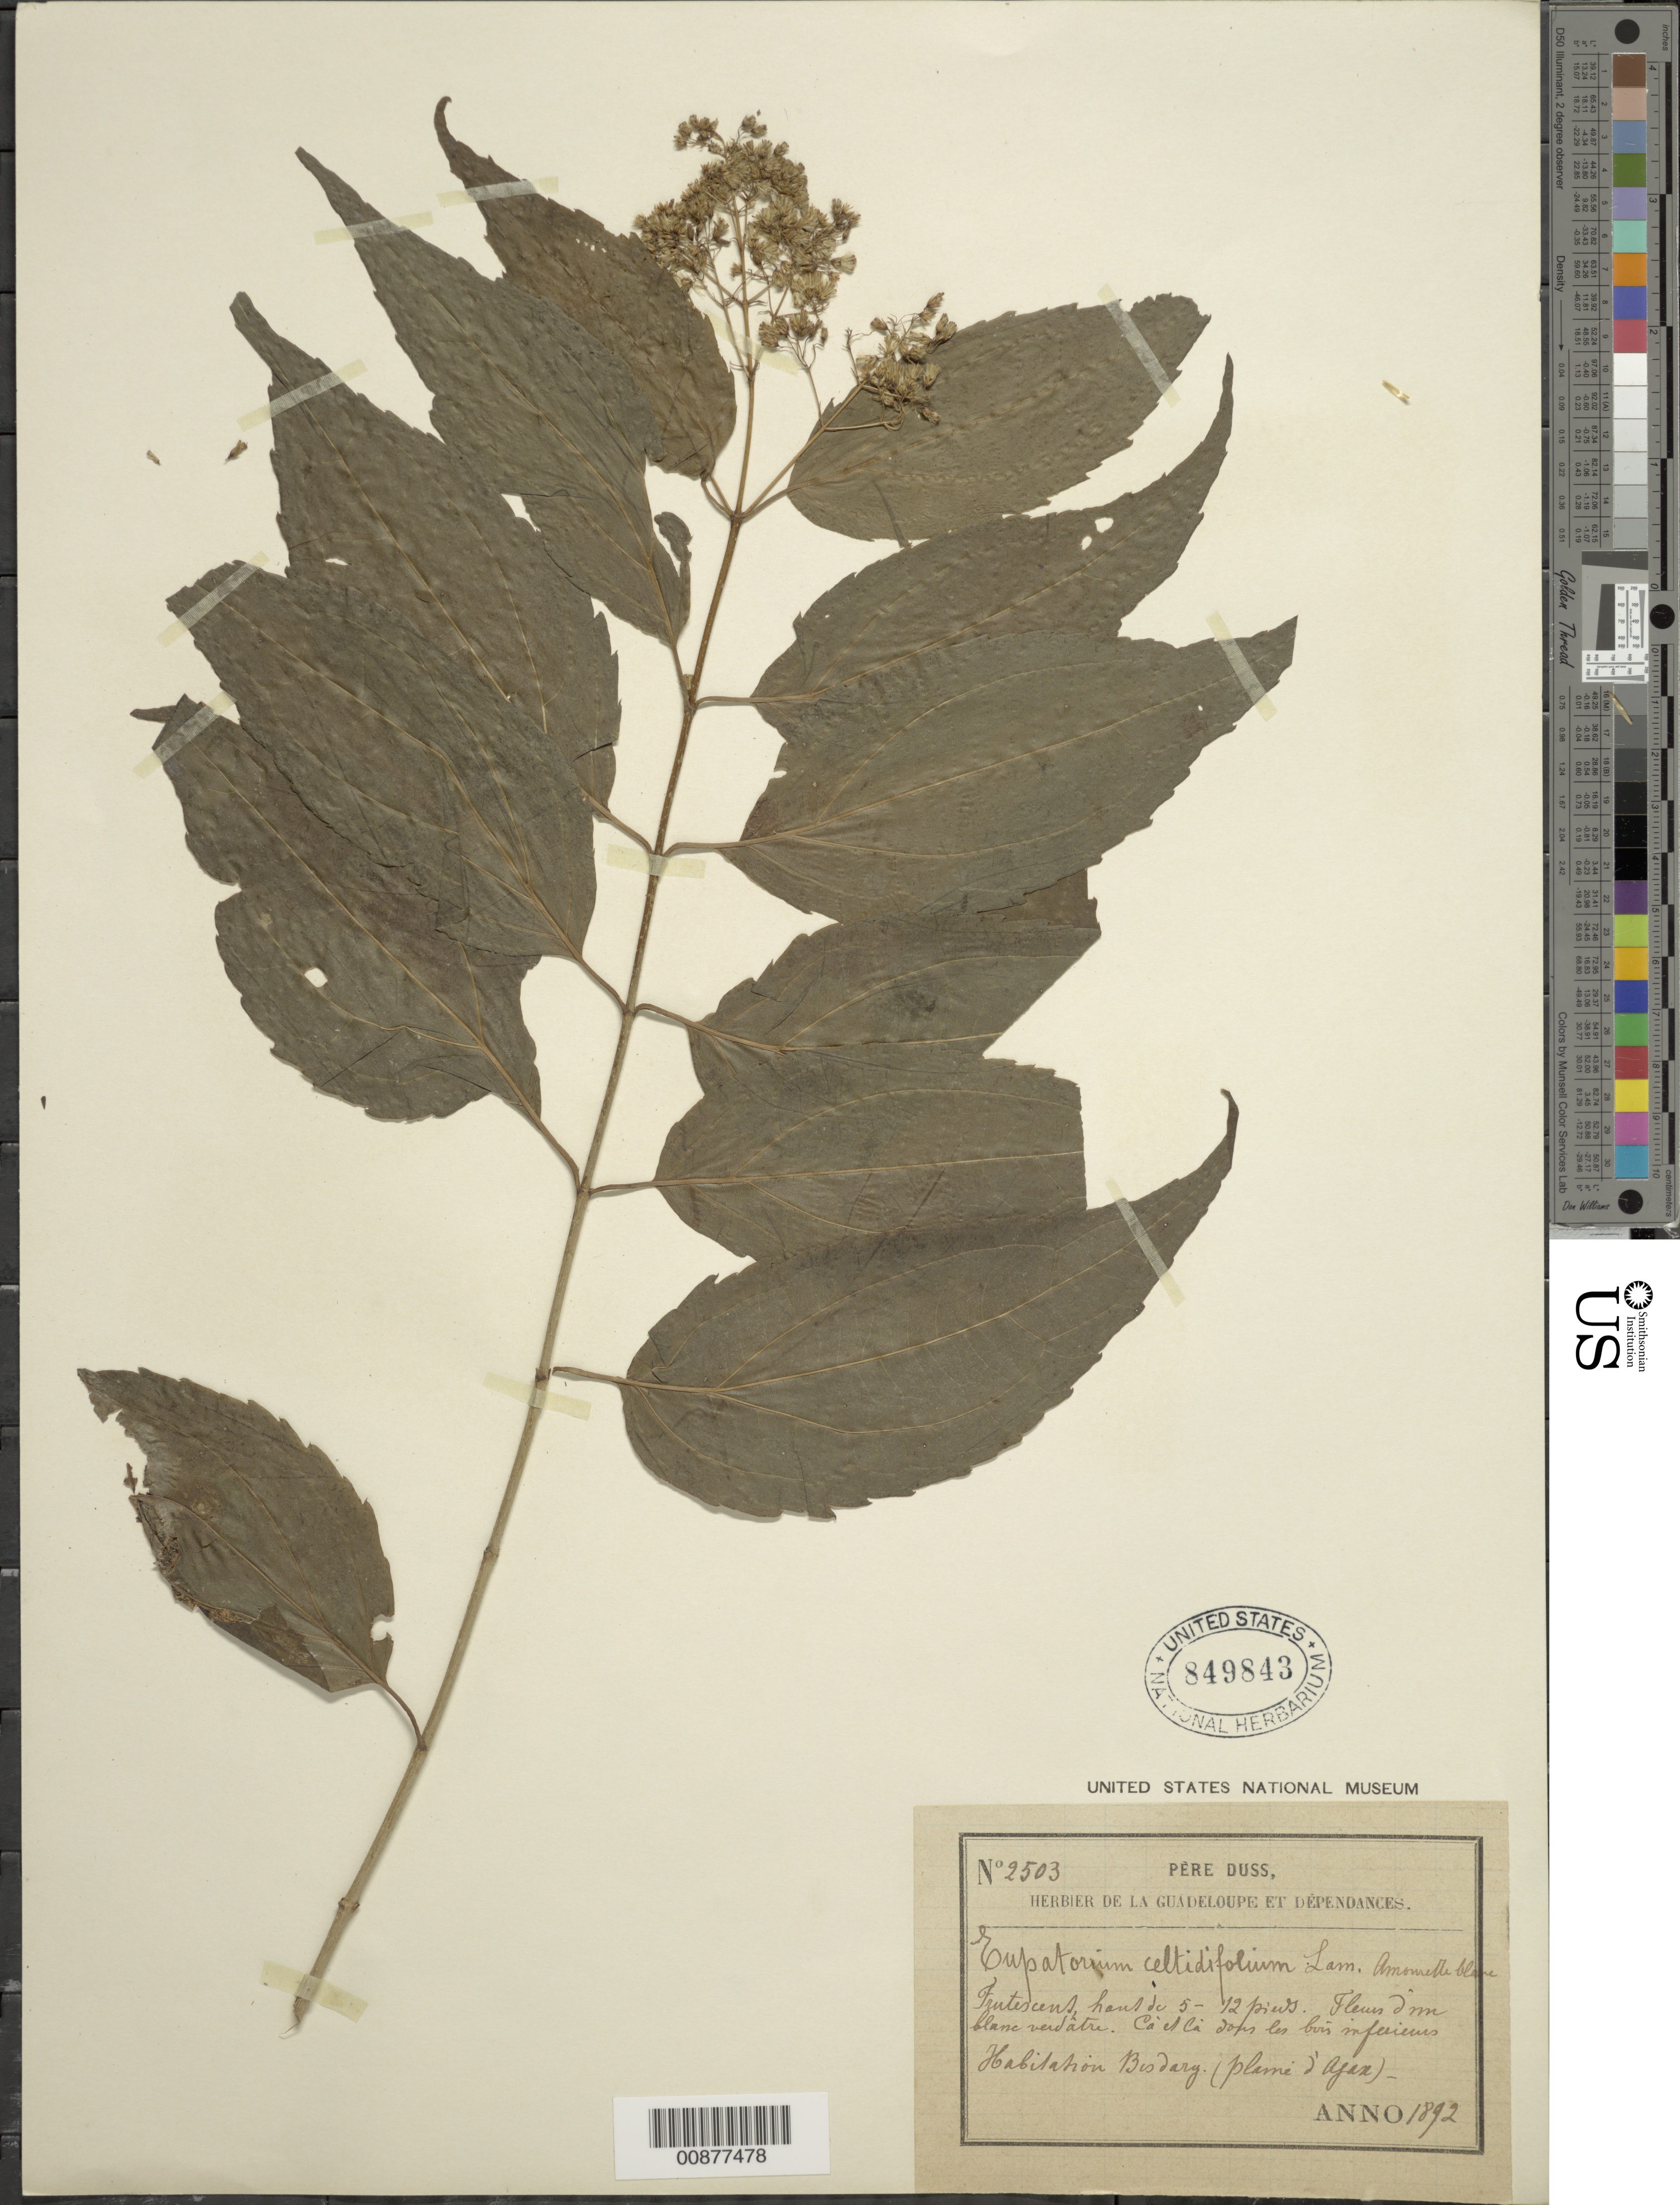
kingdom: Plantae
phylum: Tracheophyta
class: Magnoliopsida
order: Asterales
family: Asteraceae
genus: Koanophyllon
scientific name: Koanophyllon celtidifolium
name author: (Lam.) R.M. King & H. Rob.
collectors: Père Duss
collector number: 2503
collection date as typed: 1892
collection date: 1892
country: Guadeloupe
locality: Habitation Bisdary [plaine d'Agax (sp?)]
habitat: Dans les bois inferieurs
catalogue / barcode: US 849843